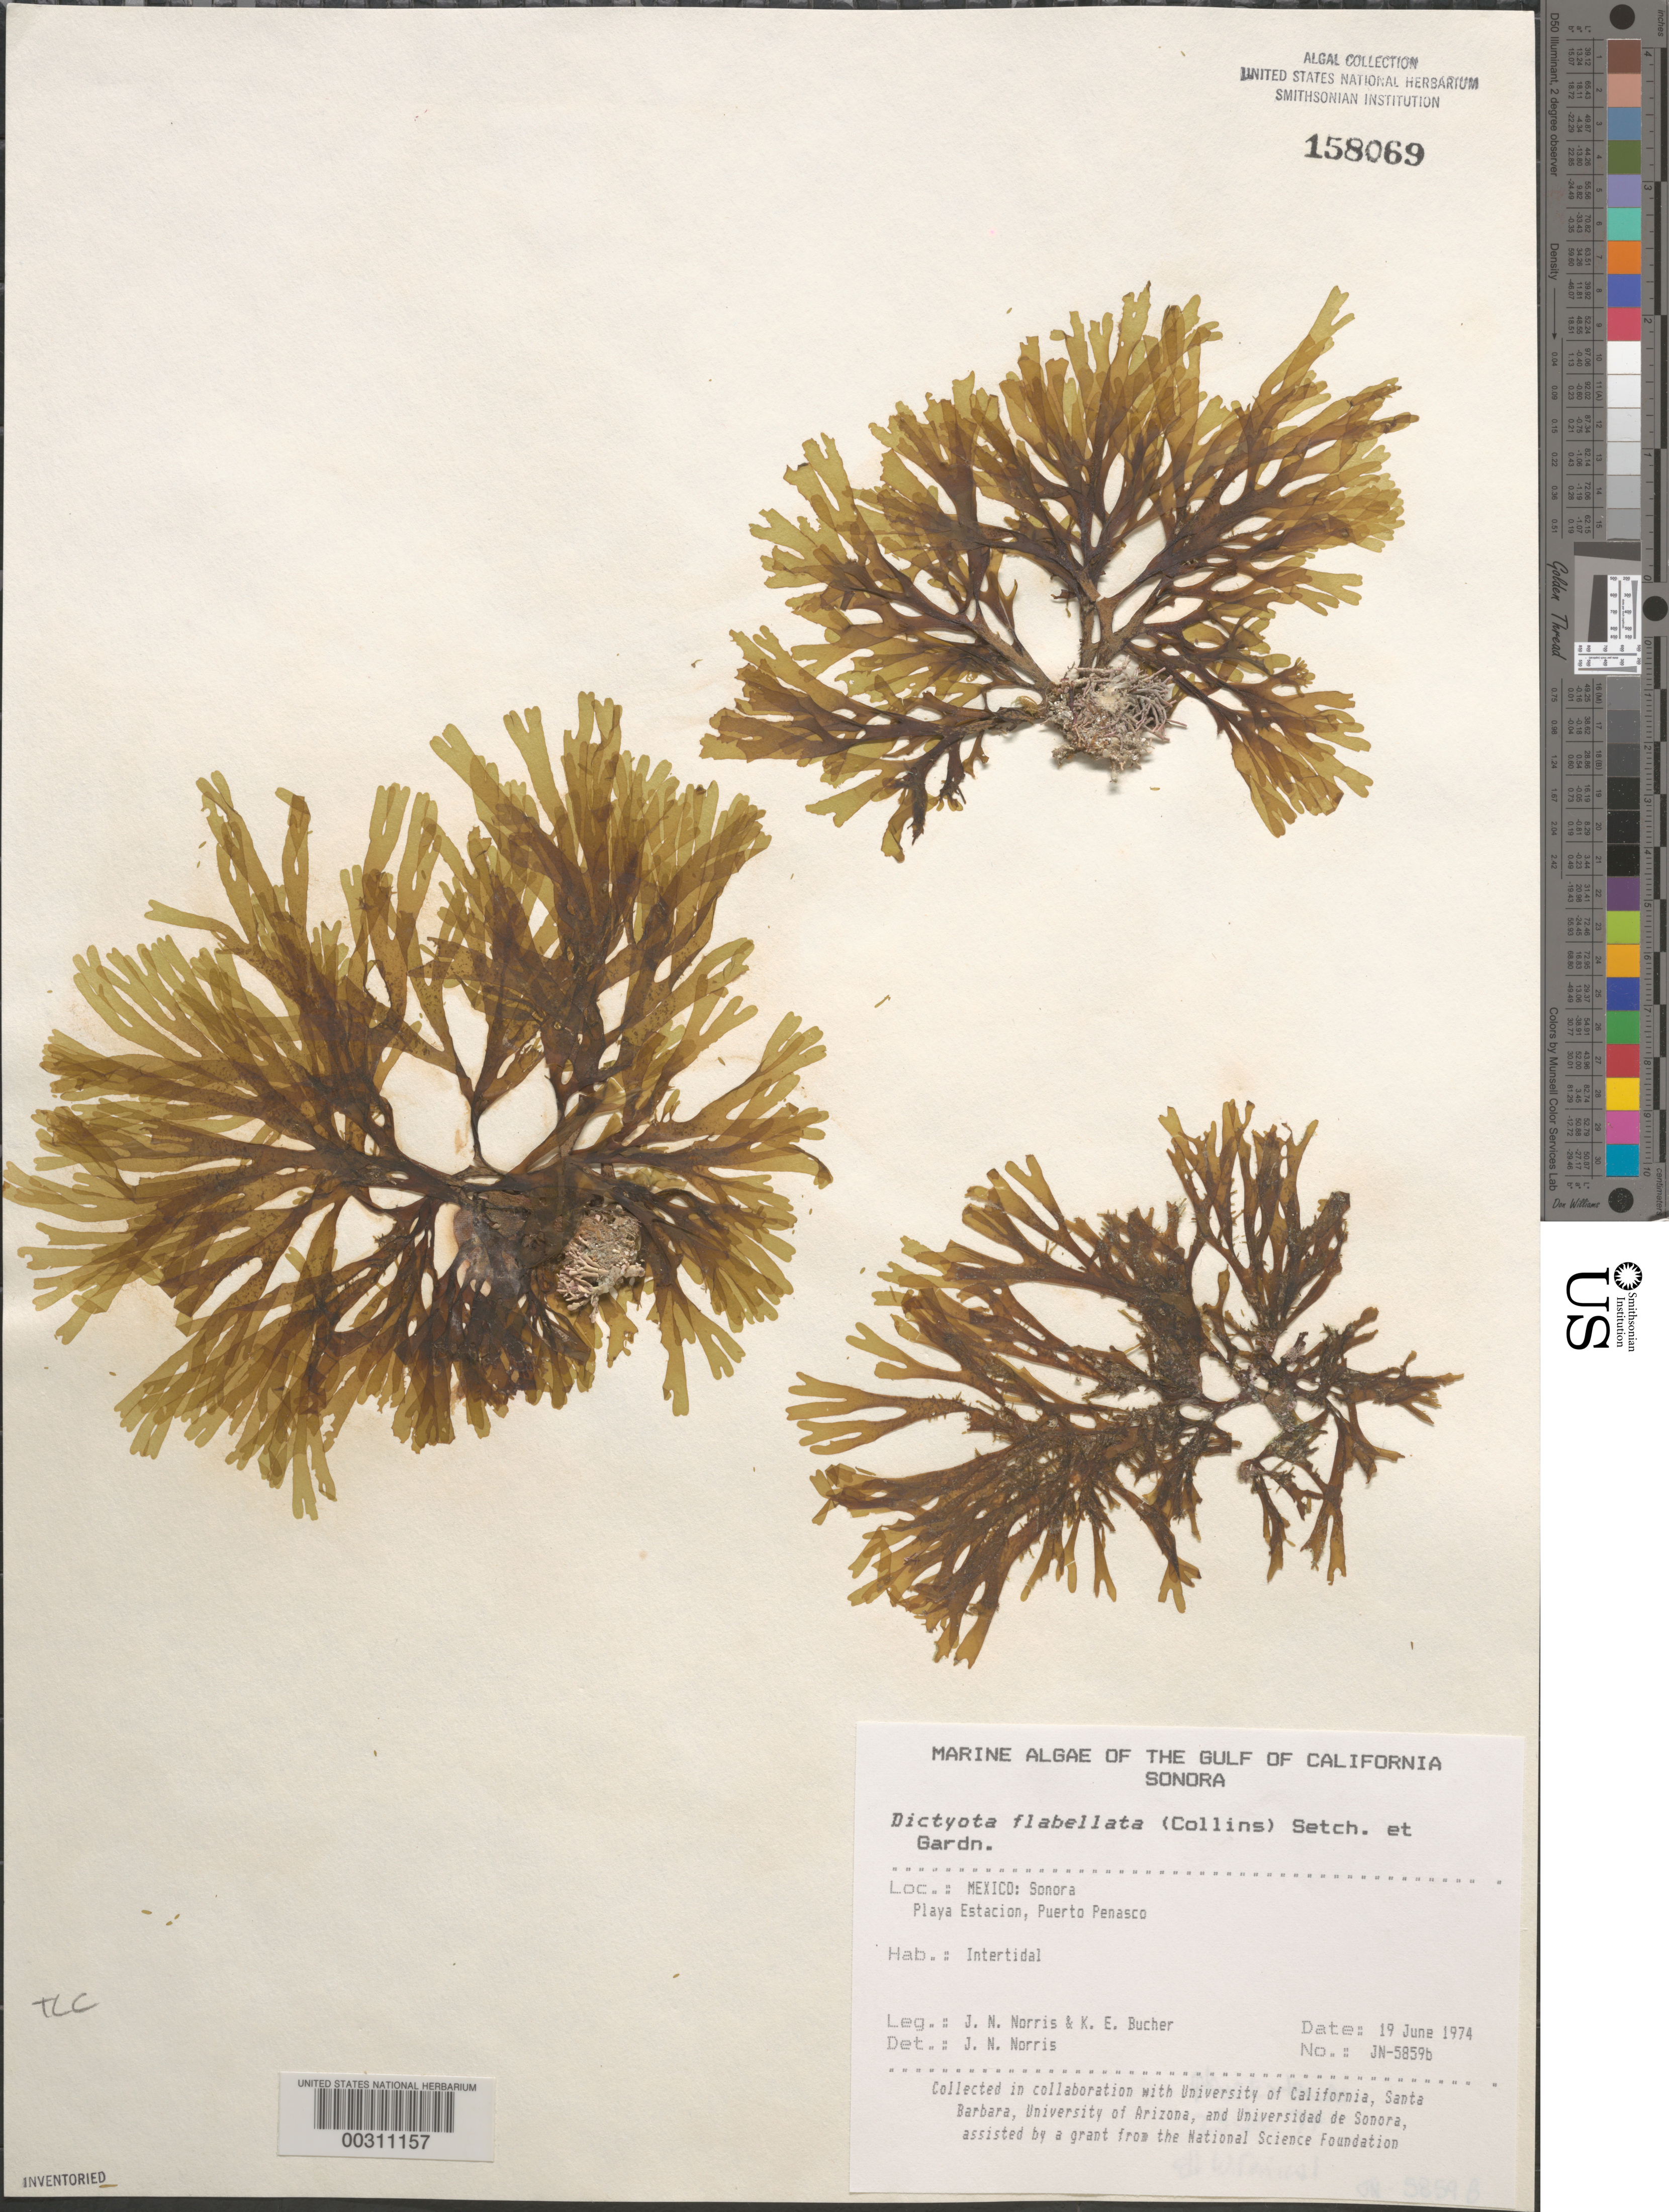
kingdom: Chromista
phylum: Ochrophyta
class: Phaeophyceae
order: Dictyotales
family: Dictyotaceae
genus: Dictyota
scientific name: Dictyota flabellata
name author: (Collins) Setch. & N.L. Gardner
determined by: Norris, James N.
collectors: J. N. Norris & K. E. Bucher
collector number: JN-5859b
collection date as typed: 19 Jun 1974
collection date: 1974-06-19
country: Mexico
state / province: Baja California Sur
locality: Playa Estacion, Puerto Penasco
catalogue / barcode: US 158069